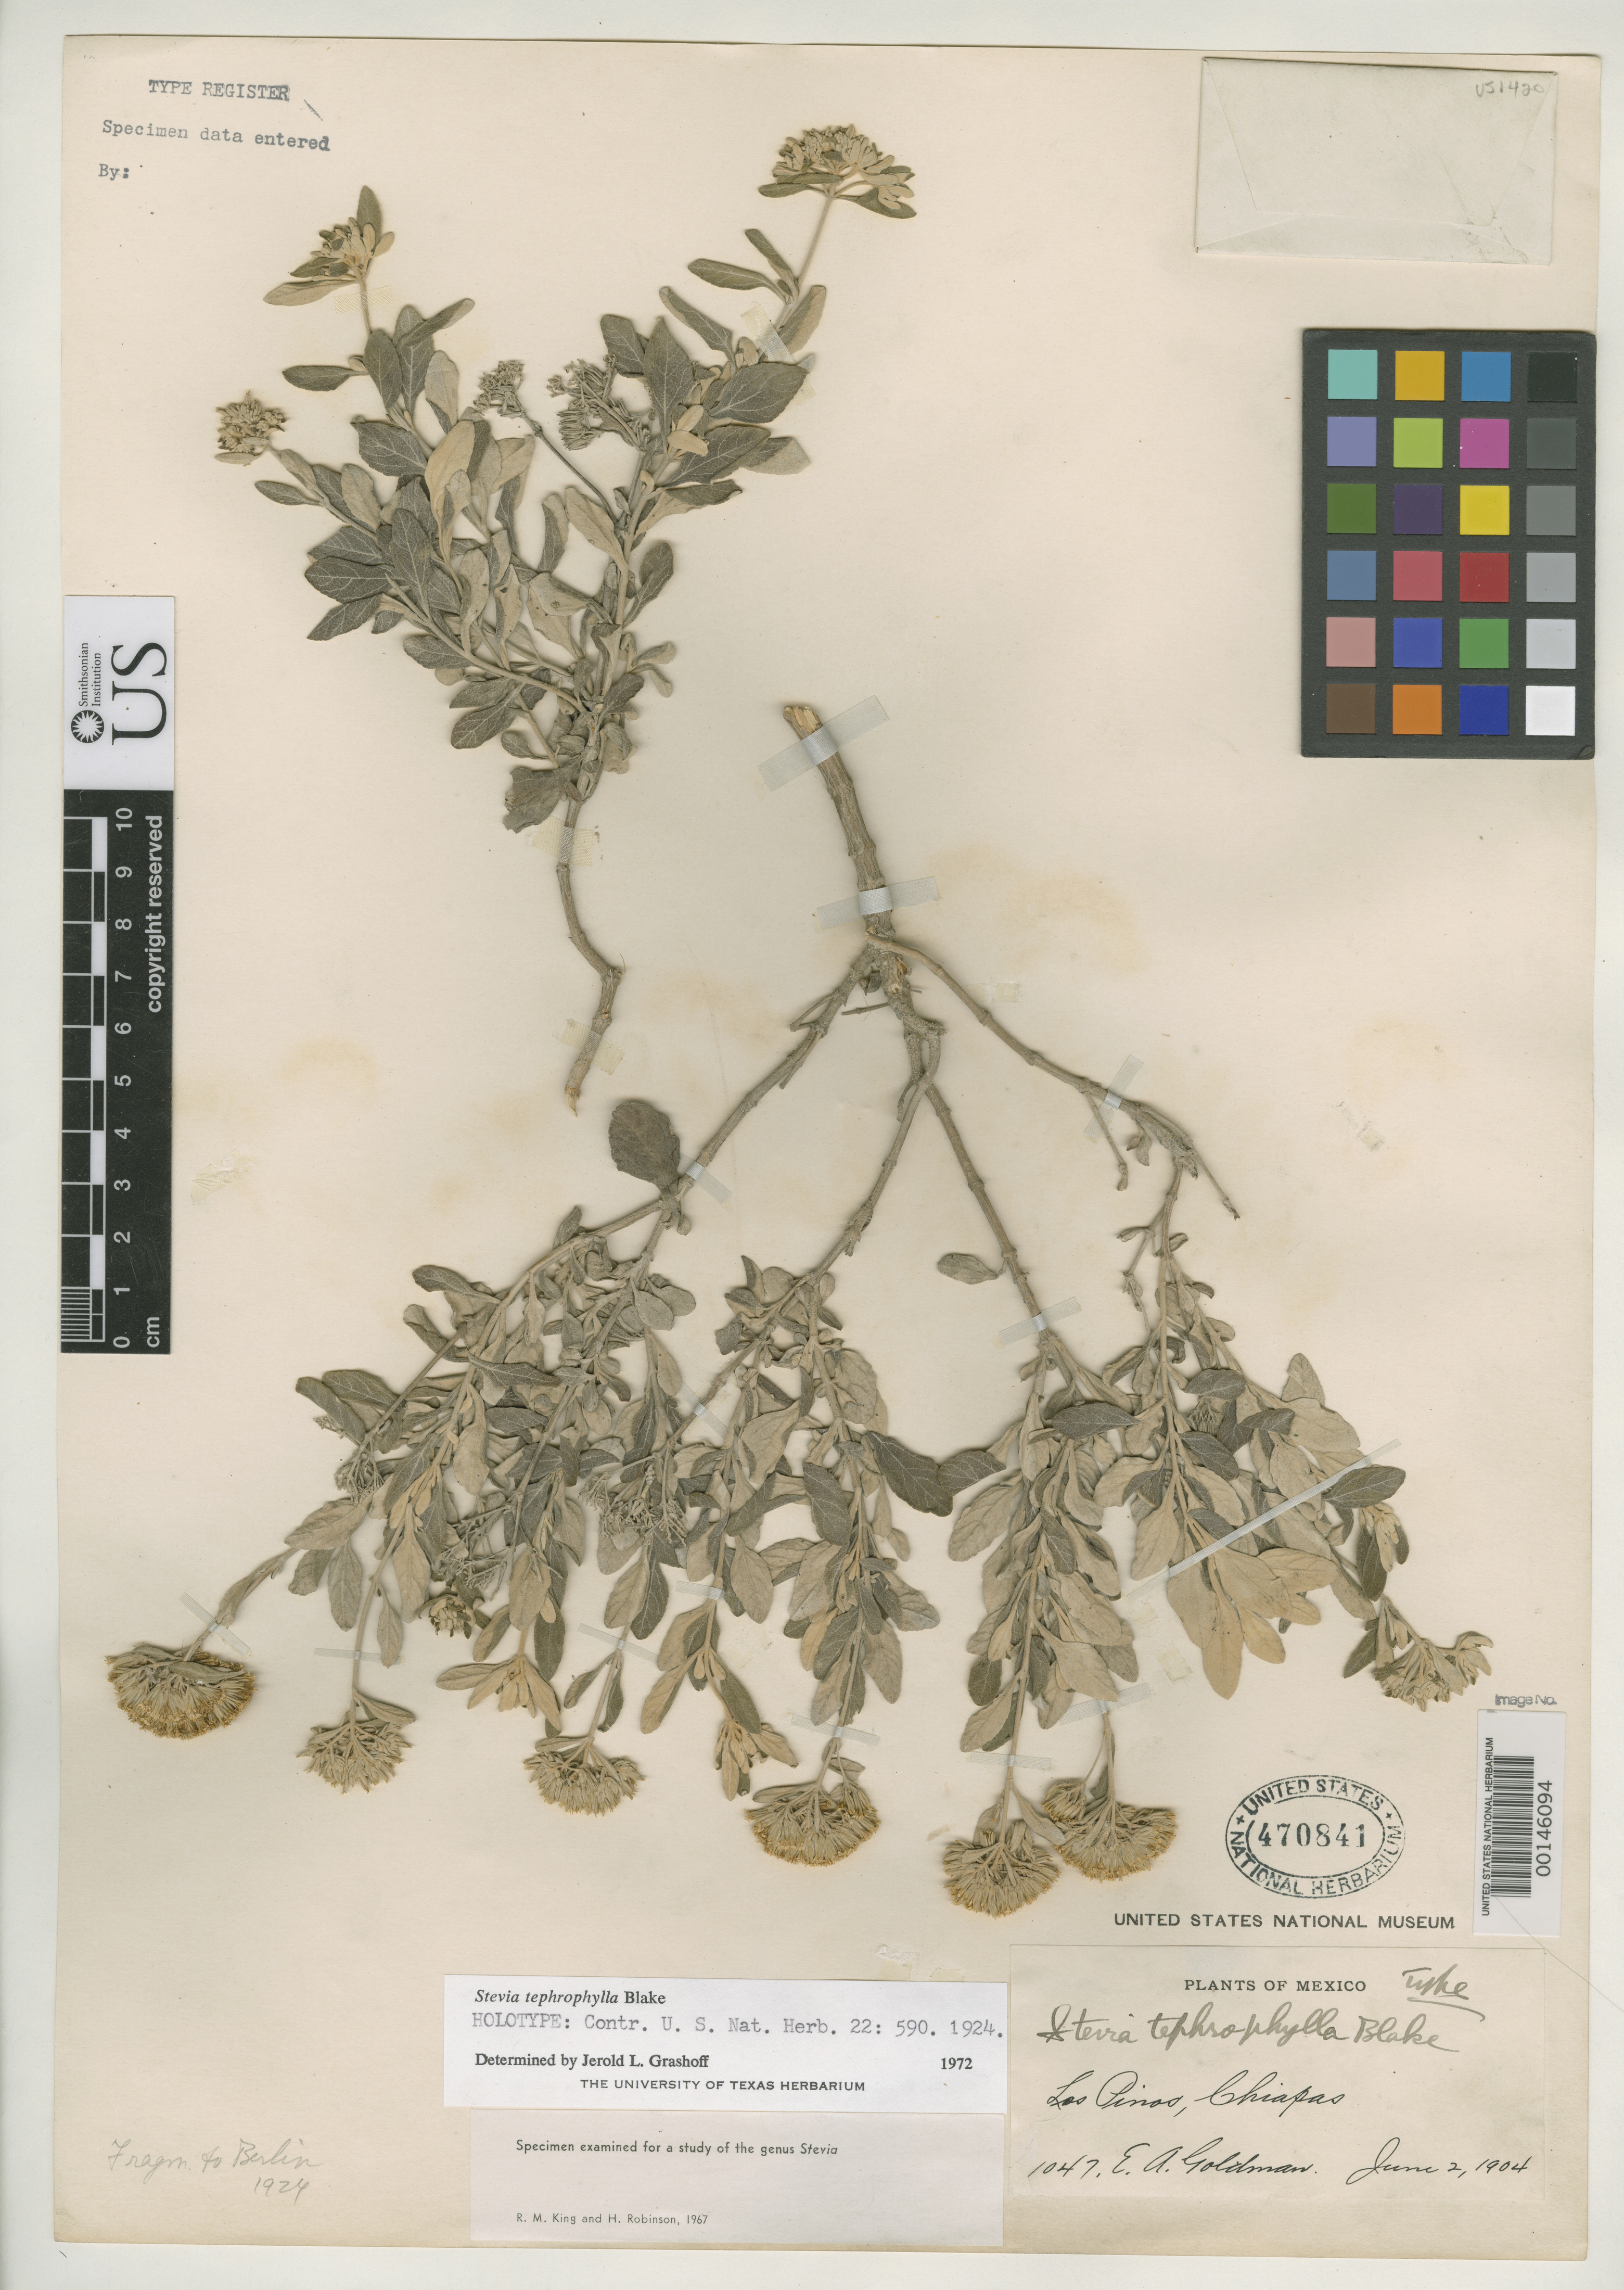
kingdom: Plantae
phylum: Tracheophyta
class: Magnoliopsida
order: Asterales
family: Asteraceae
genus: Stevia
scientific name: Stevia tephrophylla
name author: S.F. Blake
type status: Holotype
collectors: E. A. Goldman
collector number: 1047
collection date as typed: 02 Jun 1904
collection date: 1904-06-02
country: Mexico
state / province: Chiapas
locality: Los Pinos.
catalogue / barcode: US 470841